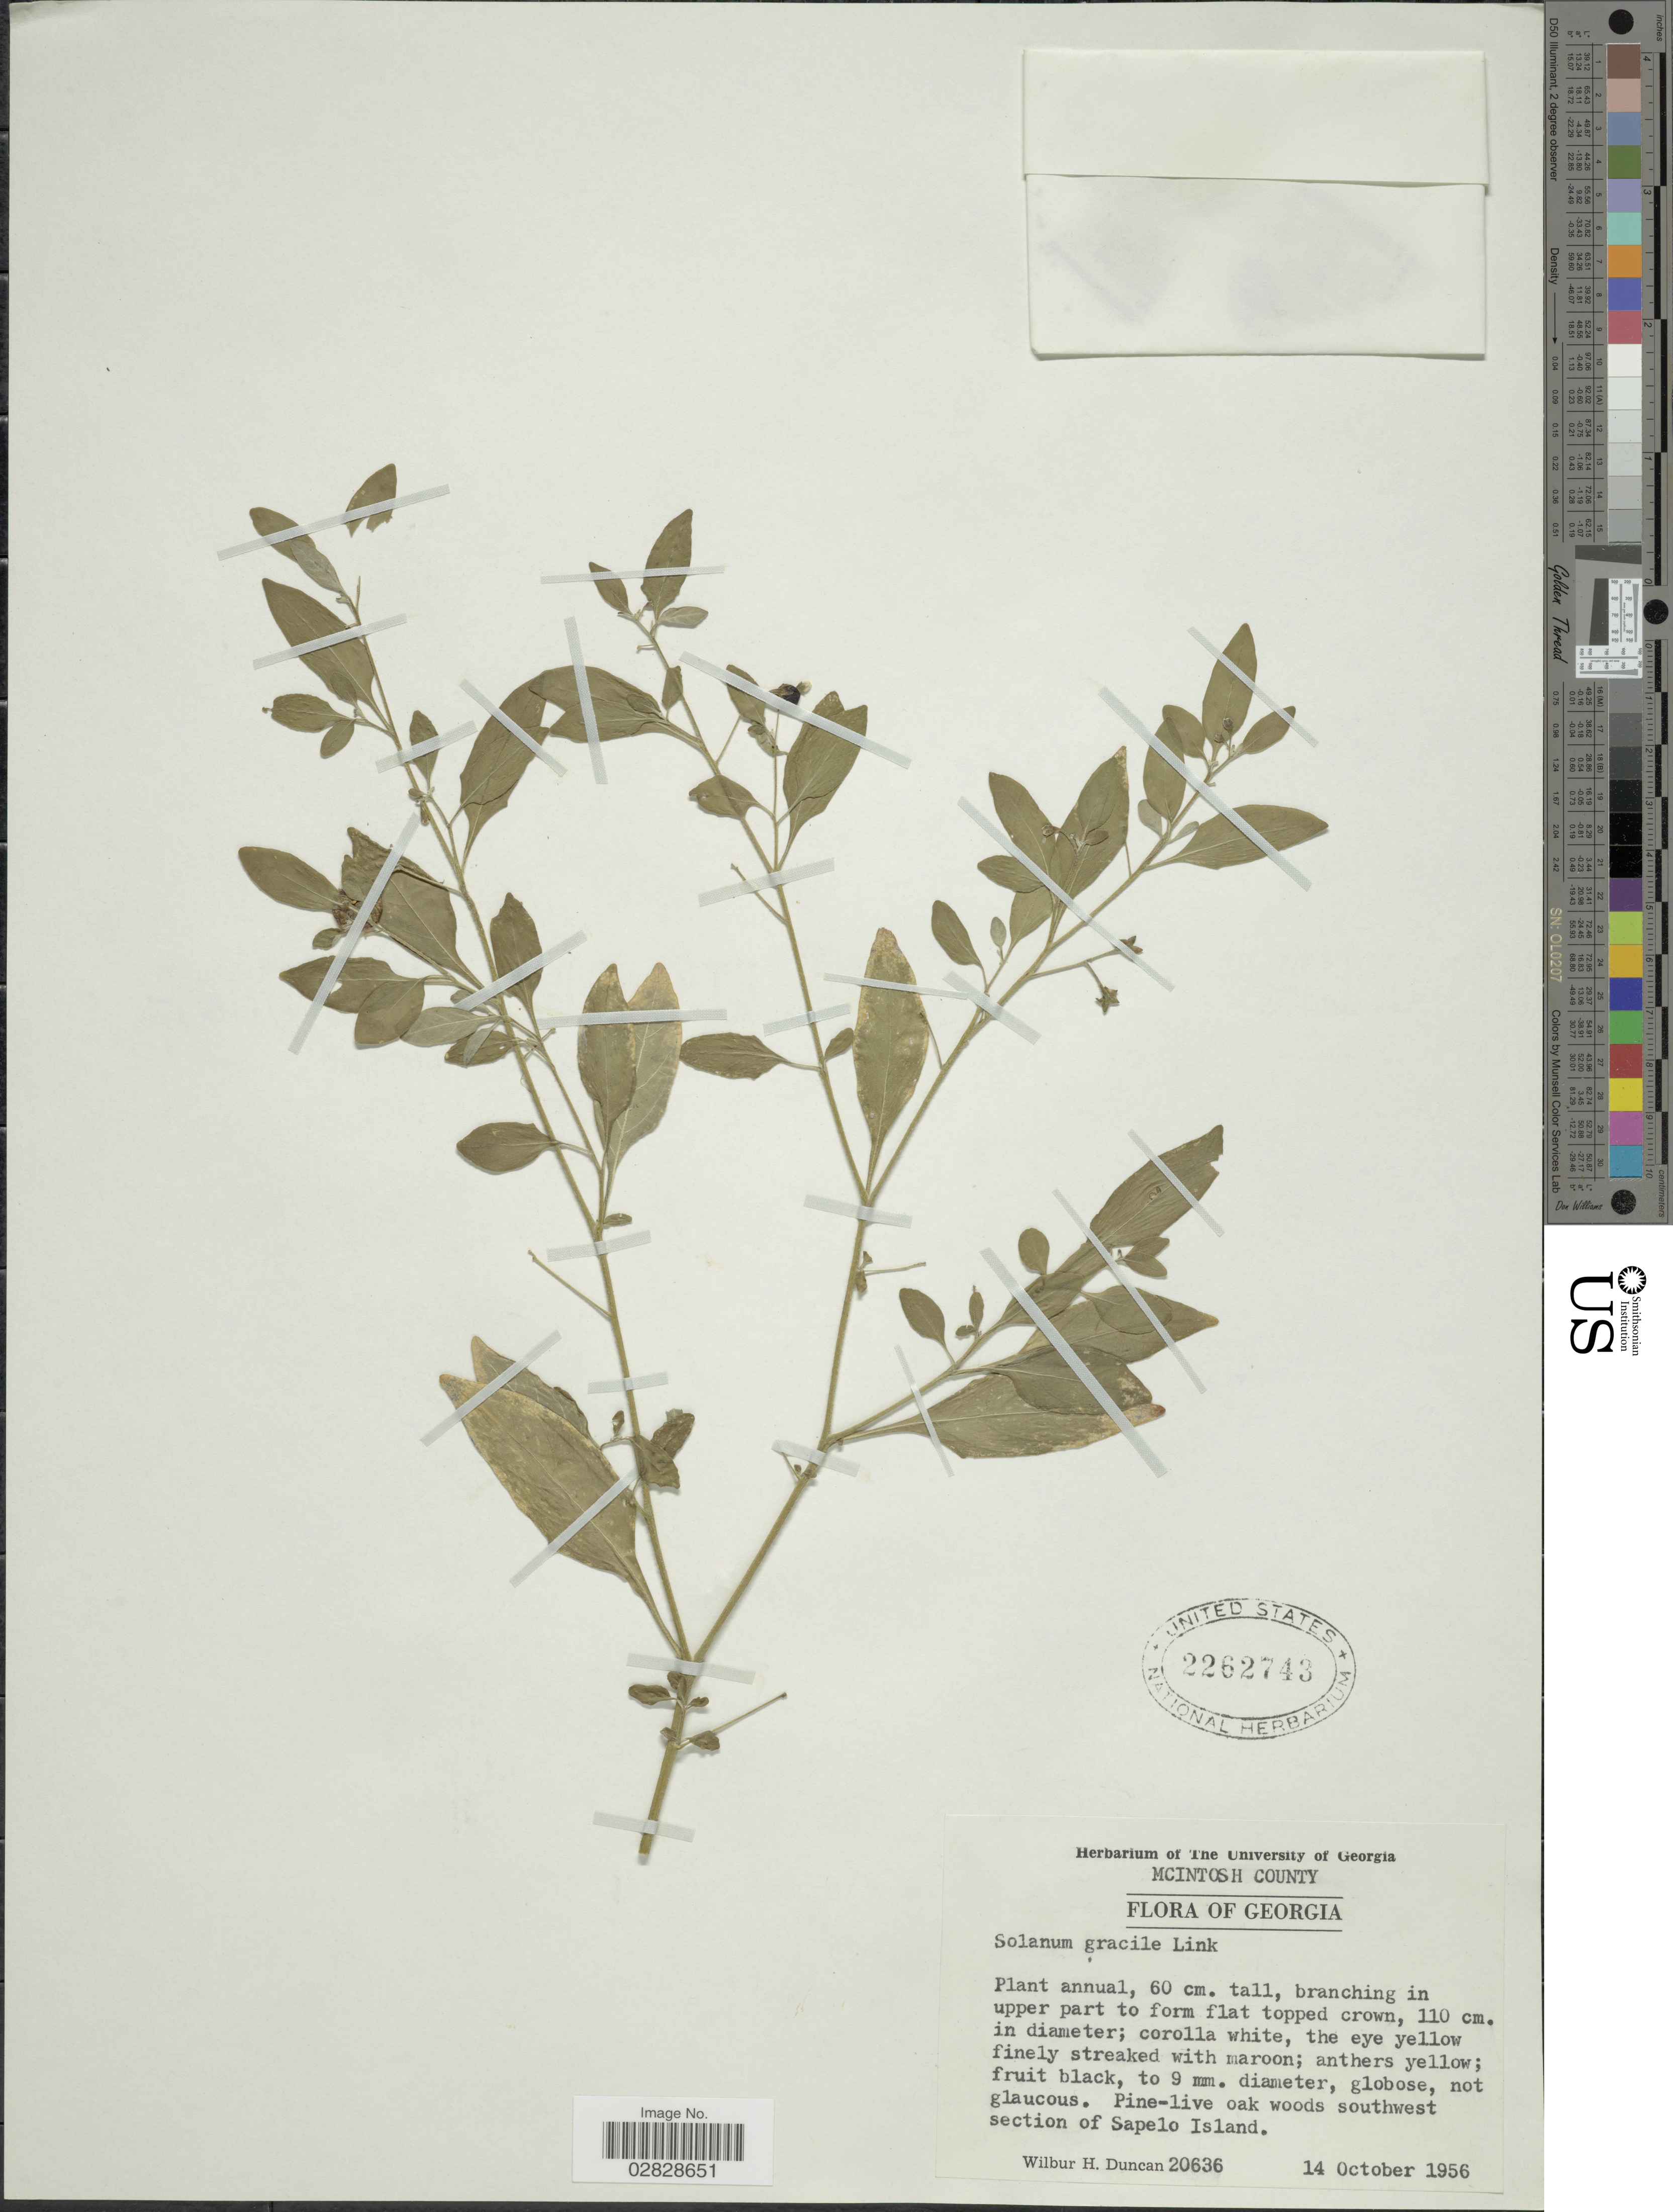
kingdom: Plantae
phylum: Tracheophyta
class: Magnoliopsida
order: Solanales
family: Solanaceae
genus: Solanum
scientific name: Solanum gracile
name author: Link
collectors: W. H. Duncan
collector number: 20636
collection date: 1956-10-14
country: United States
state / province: Georgia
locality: McIntosh County. Pine-live oak woods southwest section of Sapelo Island.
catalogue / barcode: US 2262743